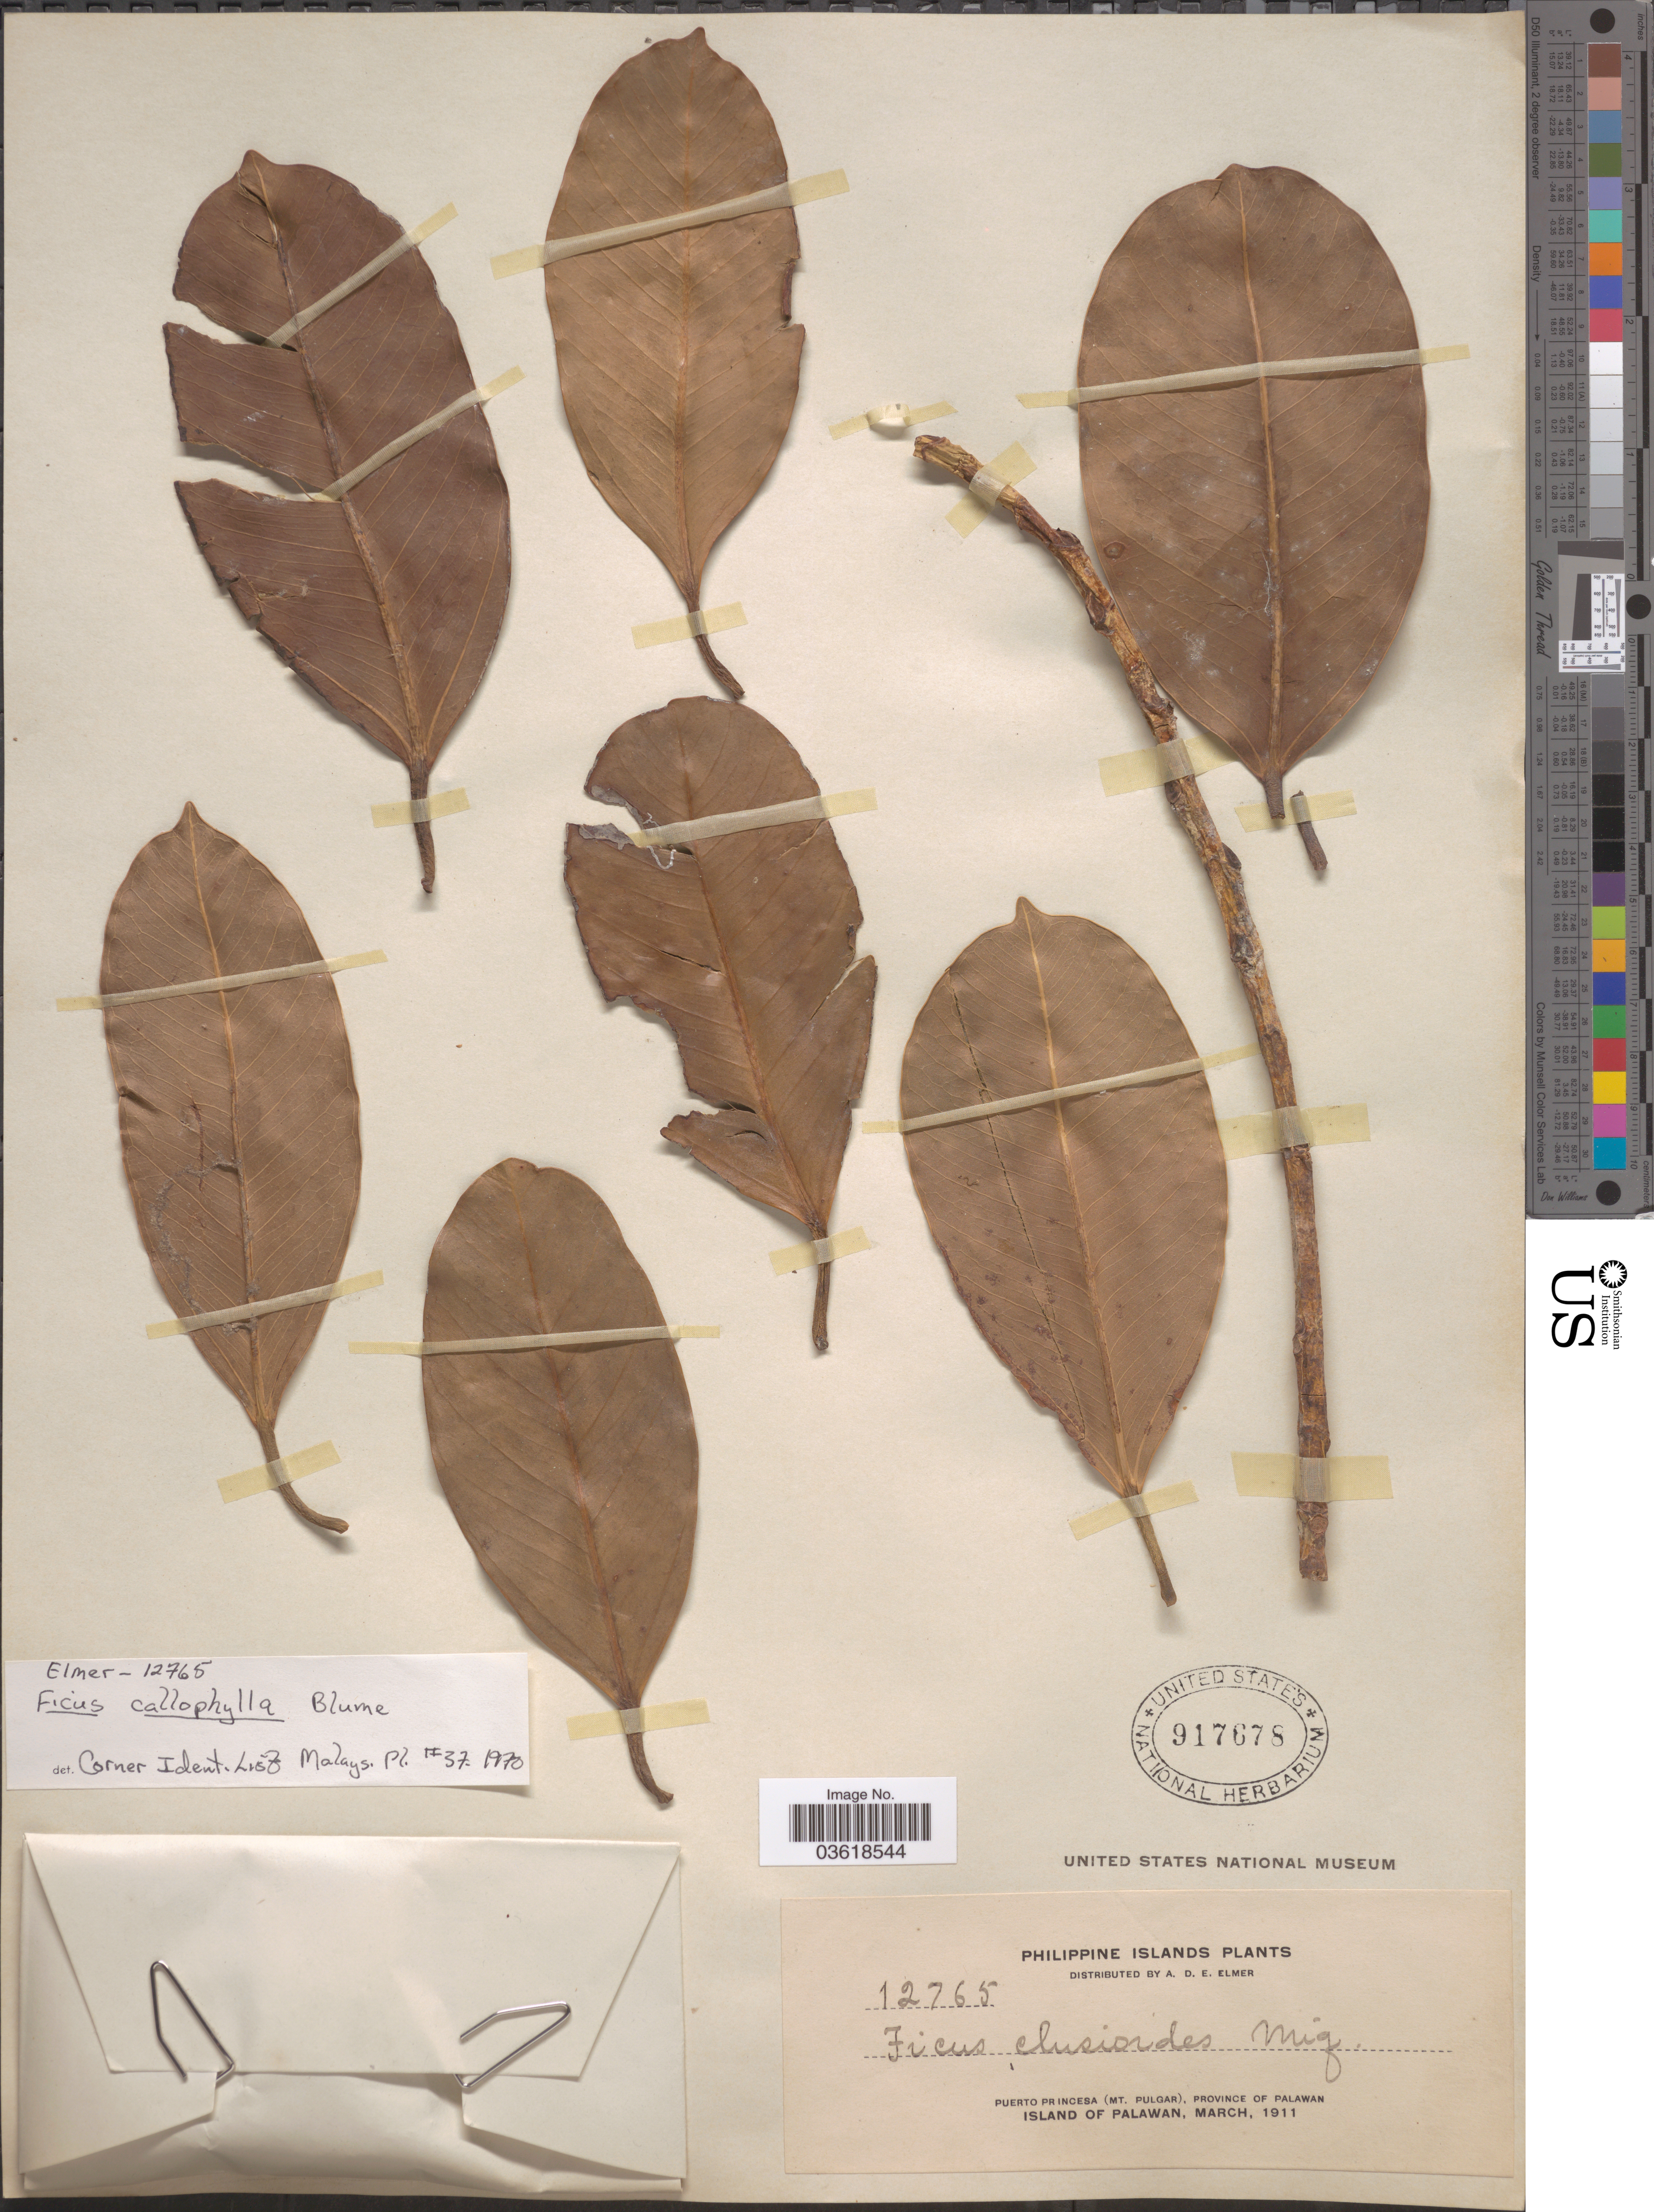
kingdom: Plantae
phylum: Tracheophyta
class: Magnoliopsida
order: Rosales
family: Moraceae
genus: Ficus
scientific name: Ficus callophylla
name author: Blume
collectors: A. D. E. Elmer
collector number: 12765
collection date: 1911-03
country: Philippines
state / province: Mimaropa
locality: Philippine Islands. Puerto Princesa (Mt. Pulgar), Province of Palawan. Island of Palawan.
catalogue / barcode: US 917678